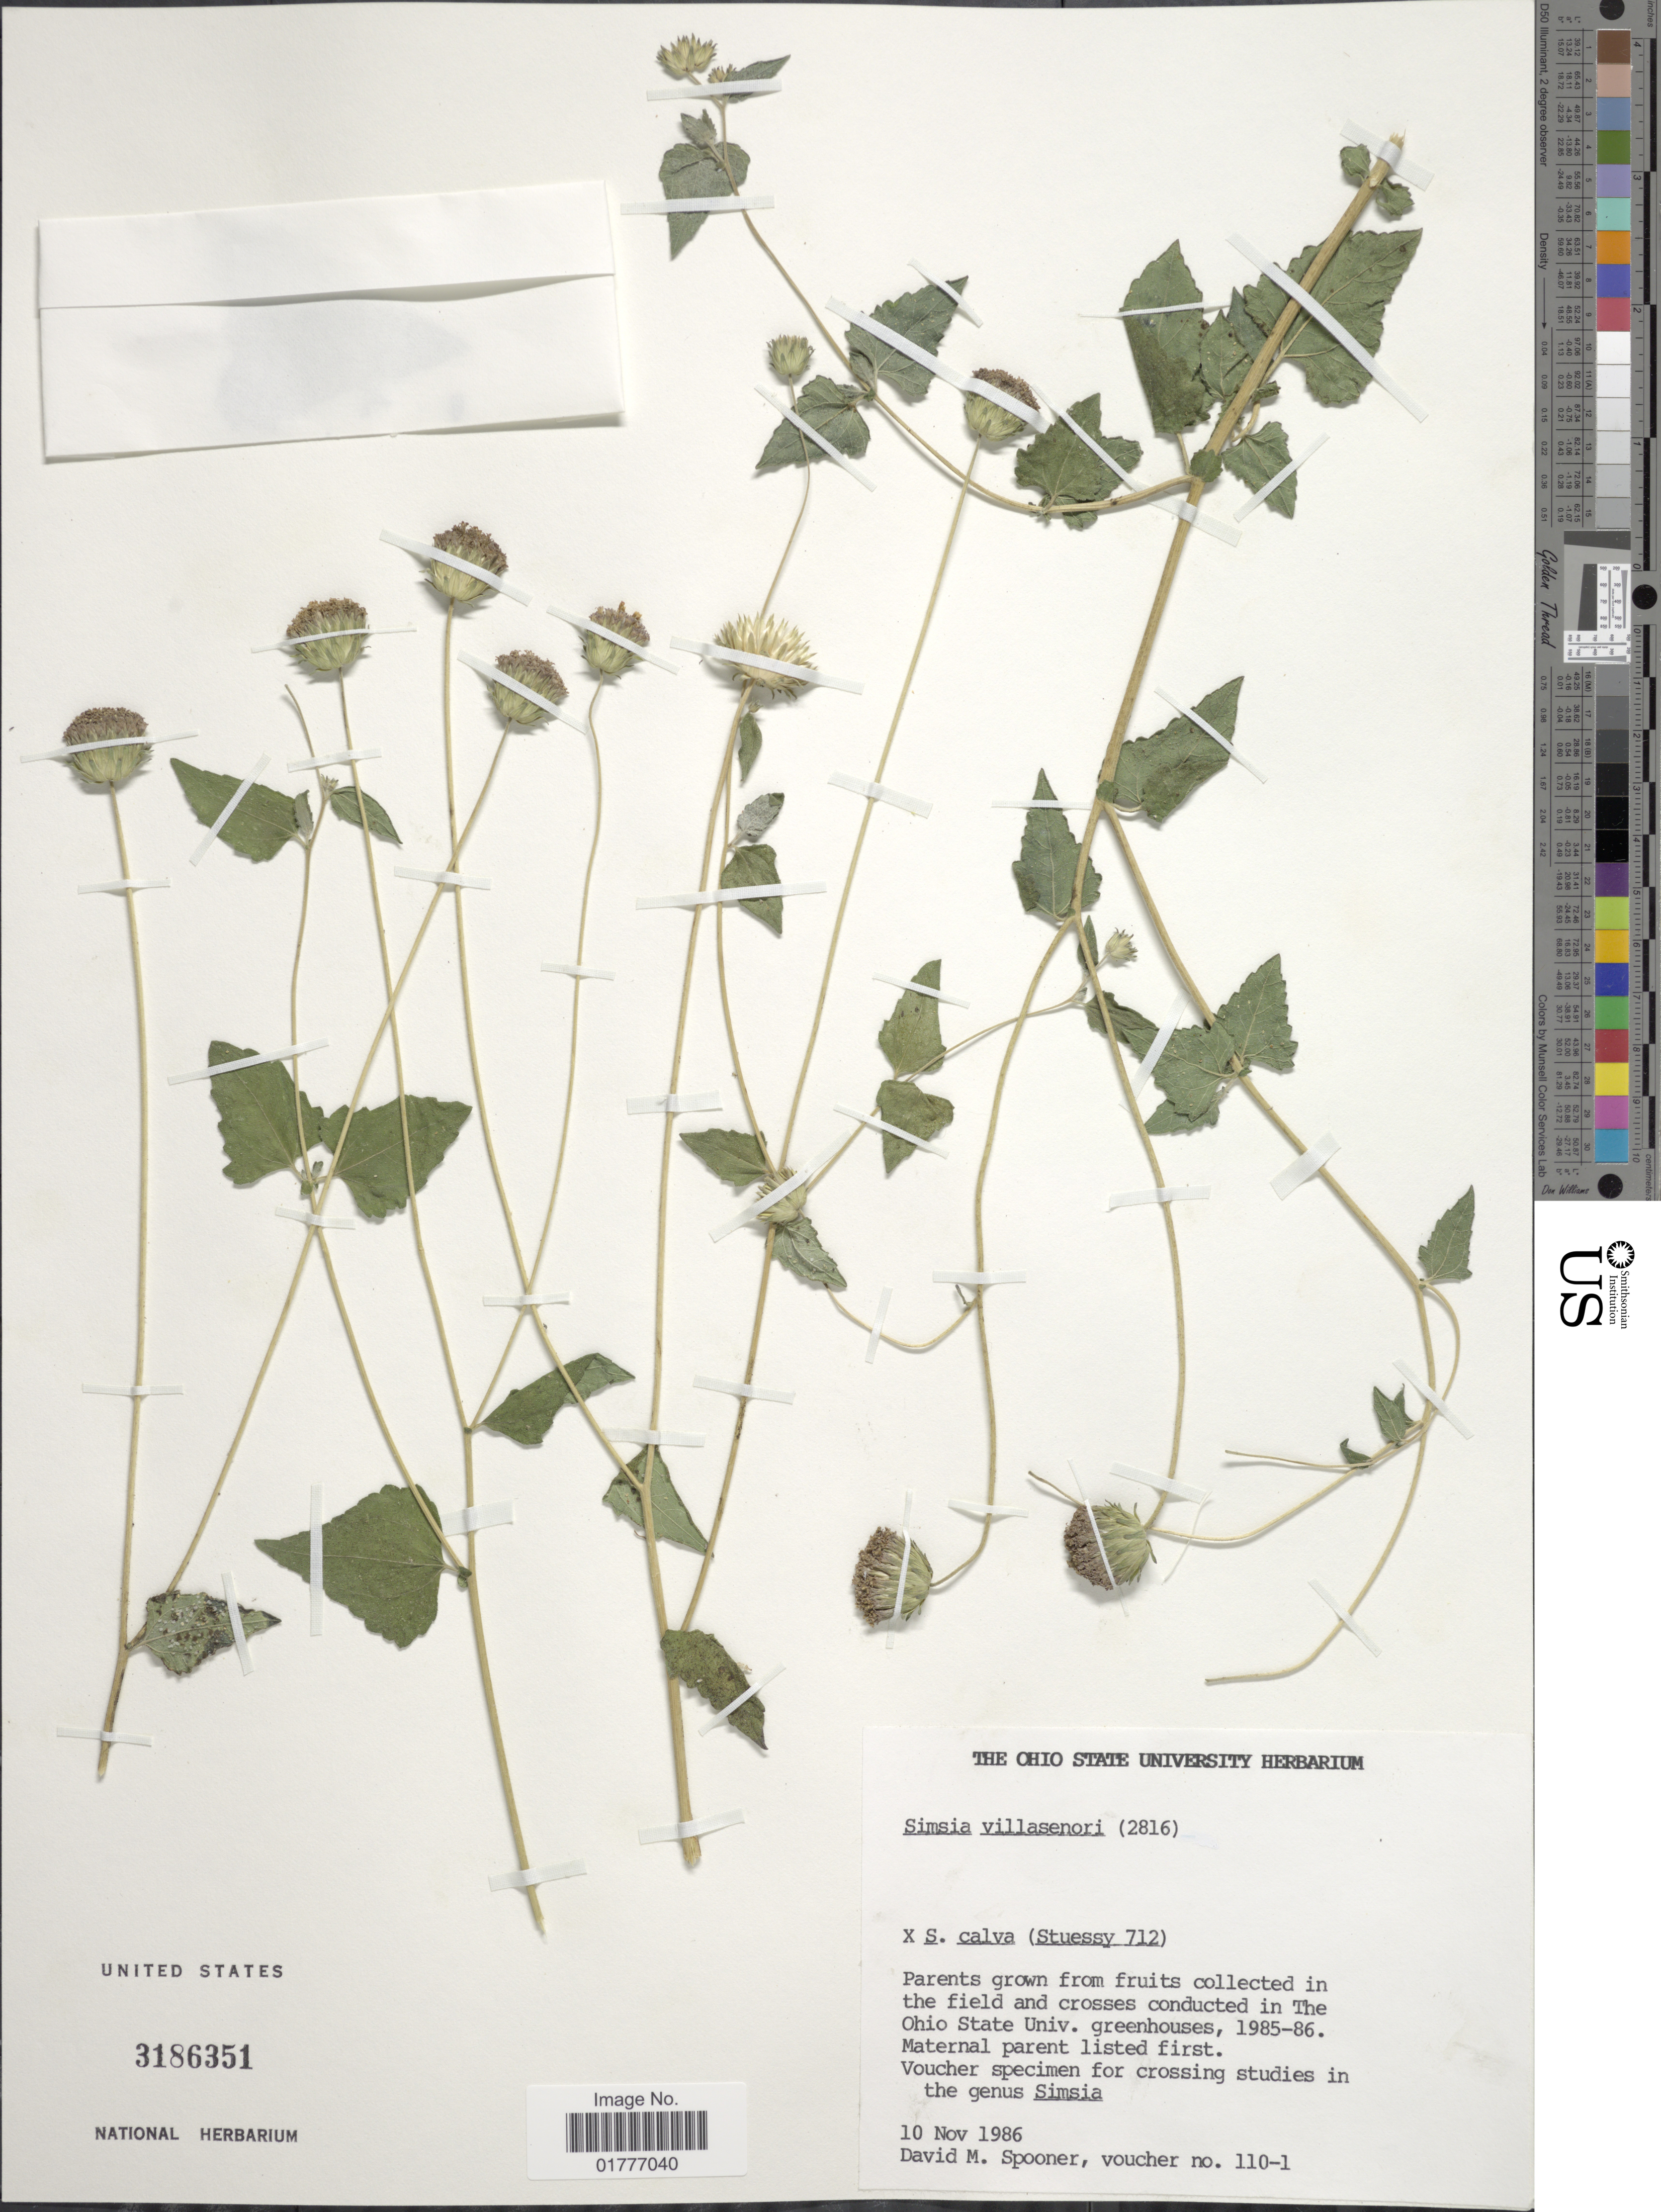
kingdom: Plantae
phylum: Tracheophyta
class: Magnoliopsida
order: Asterales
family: Asteraceae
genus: Simsia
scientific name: Simsia villasenori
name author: D.M. Spooner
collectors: D. Spooner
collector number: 110-1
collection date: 1986-11-10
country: United States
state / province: Ohio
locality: The Ohio State Univ. greenhouses [unsure placement]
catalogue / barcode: US 3186351